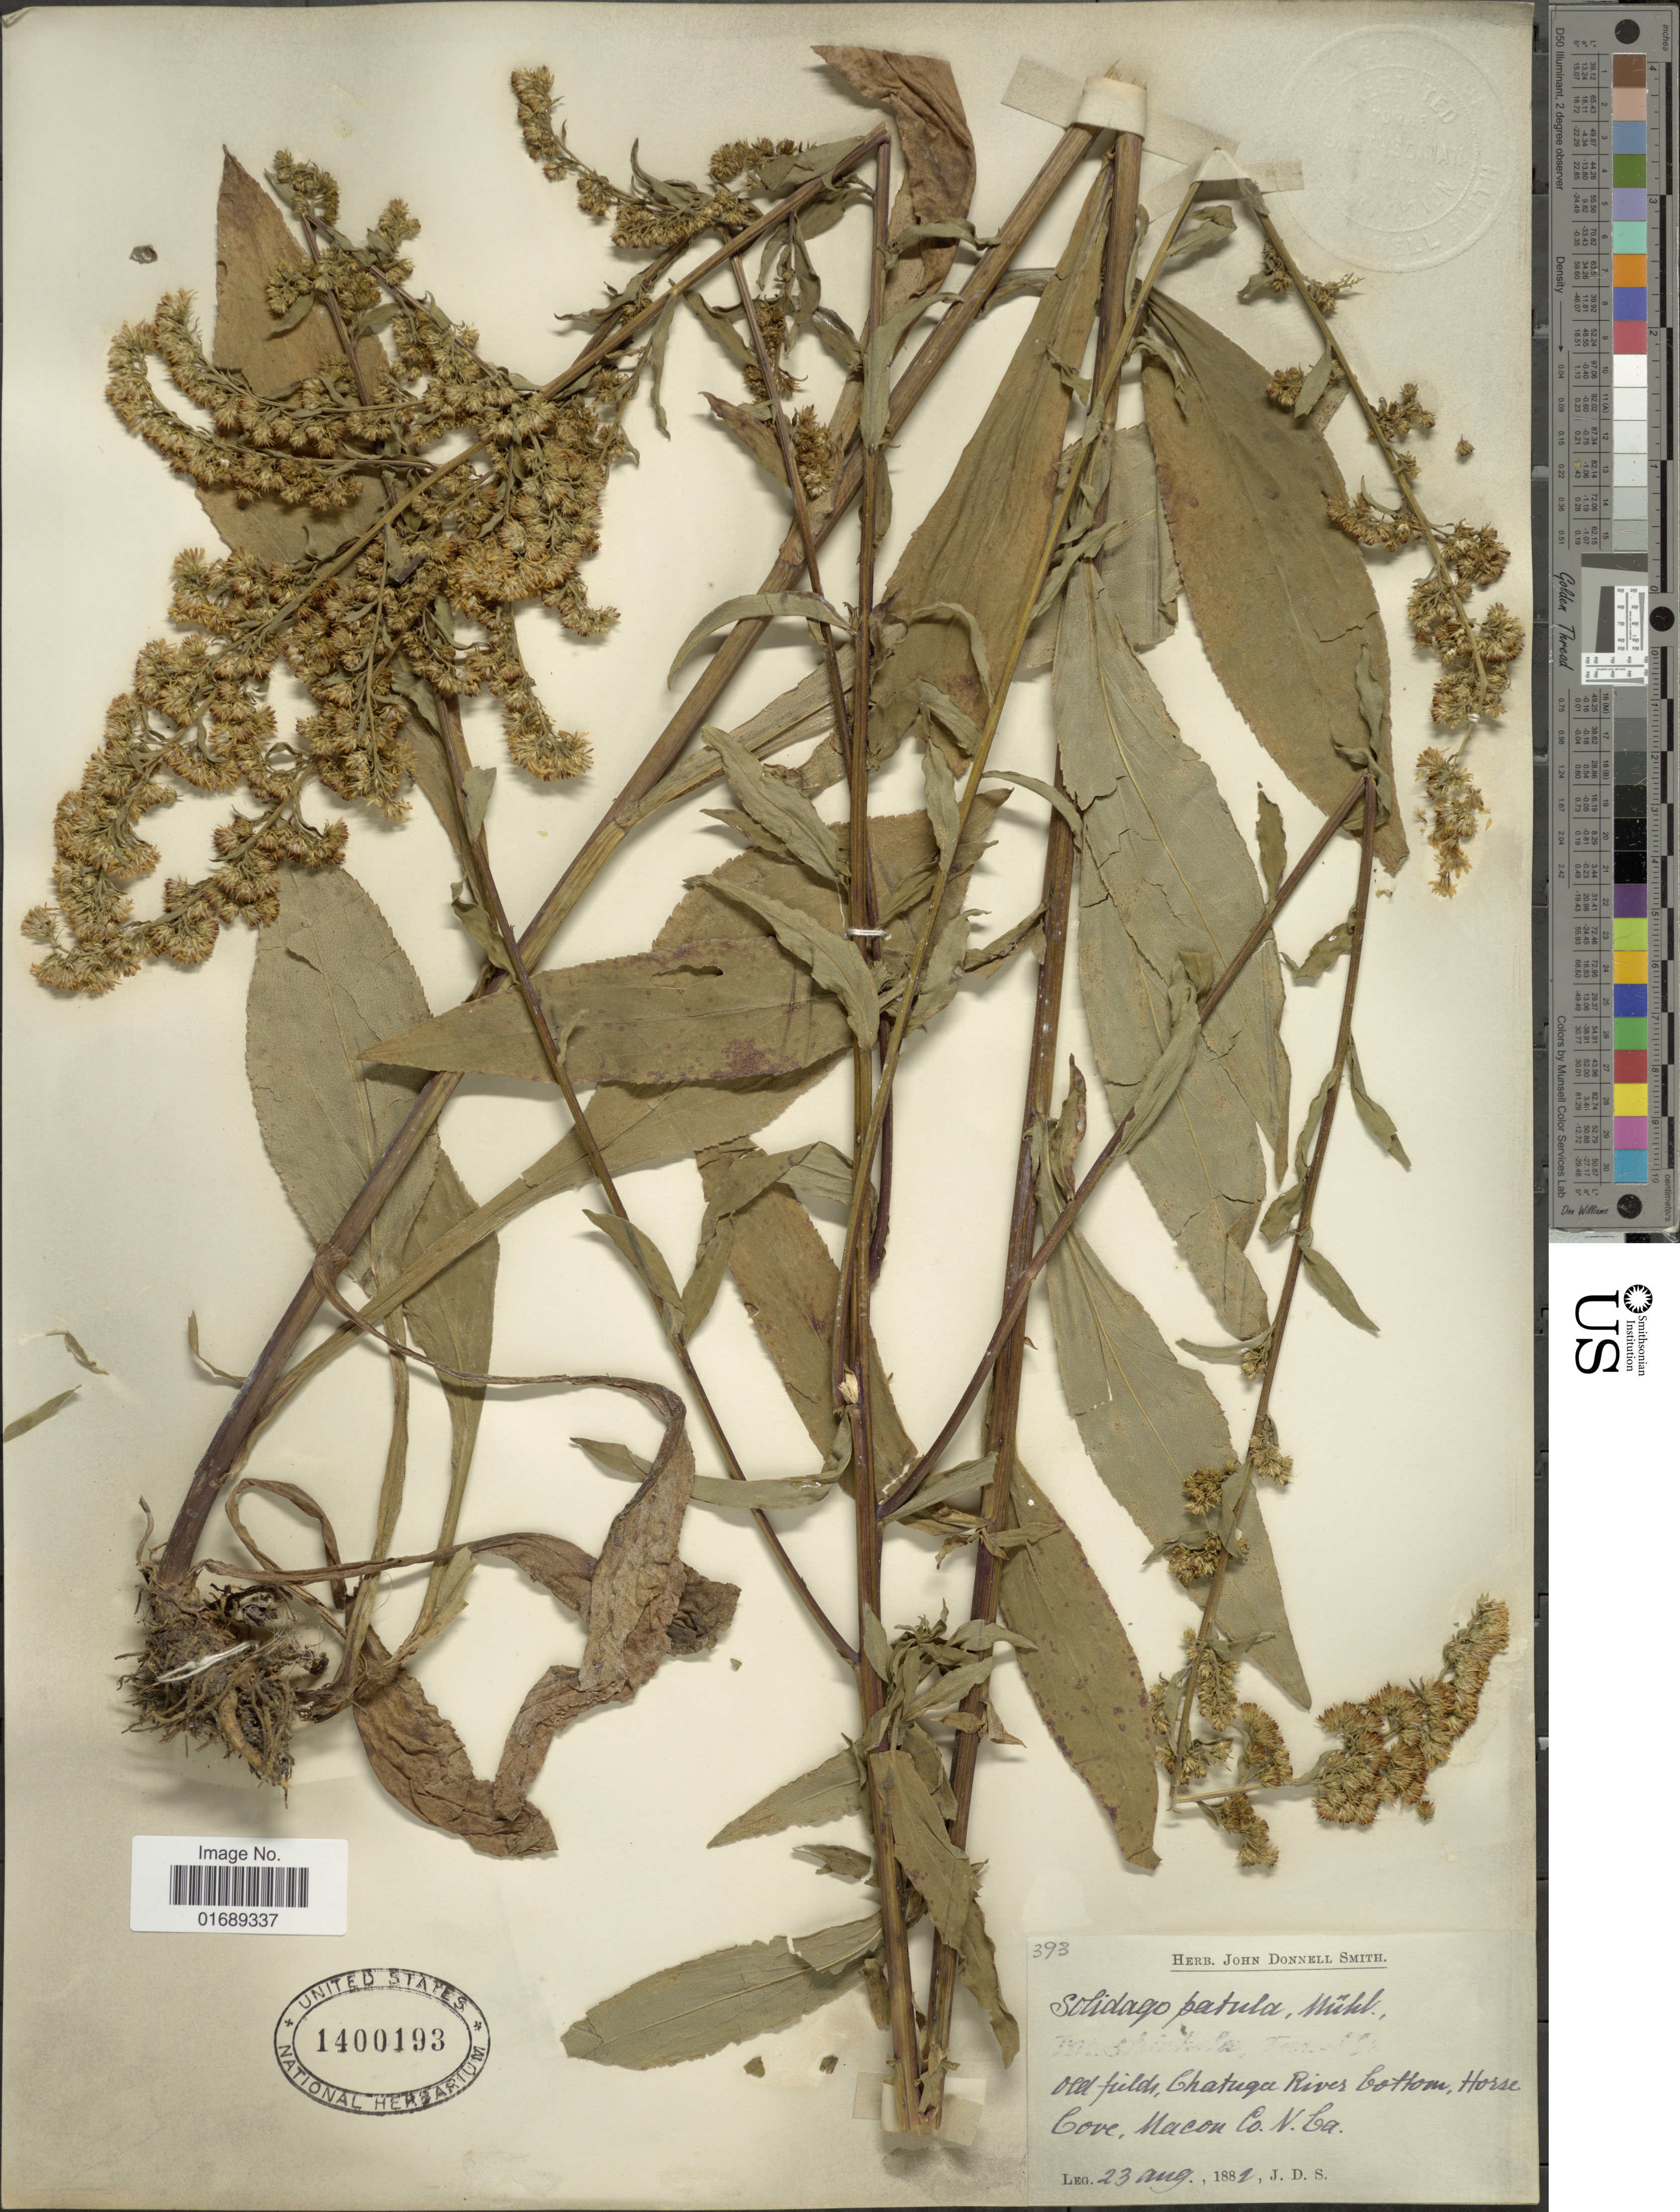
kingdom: Plantae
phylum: Tracheophyta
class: Magnoliopsida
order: Asterales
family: Asteraceae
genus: Solidago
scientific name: Solidago patula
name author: Muhl. ex Willd.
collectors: J. Donnell Smith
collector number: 393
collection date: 1882-08-23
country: United States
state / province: North Carolina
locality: Old fields, Chatuqu River bottom, Horse Cove, Macon Co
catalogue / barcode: US 1400193